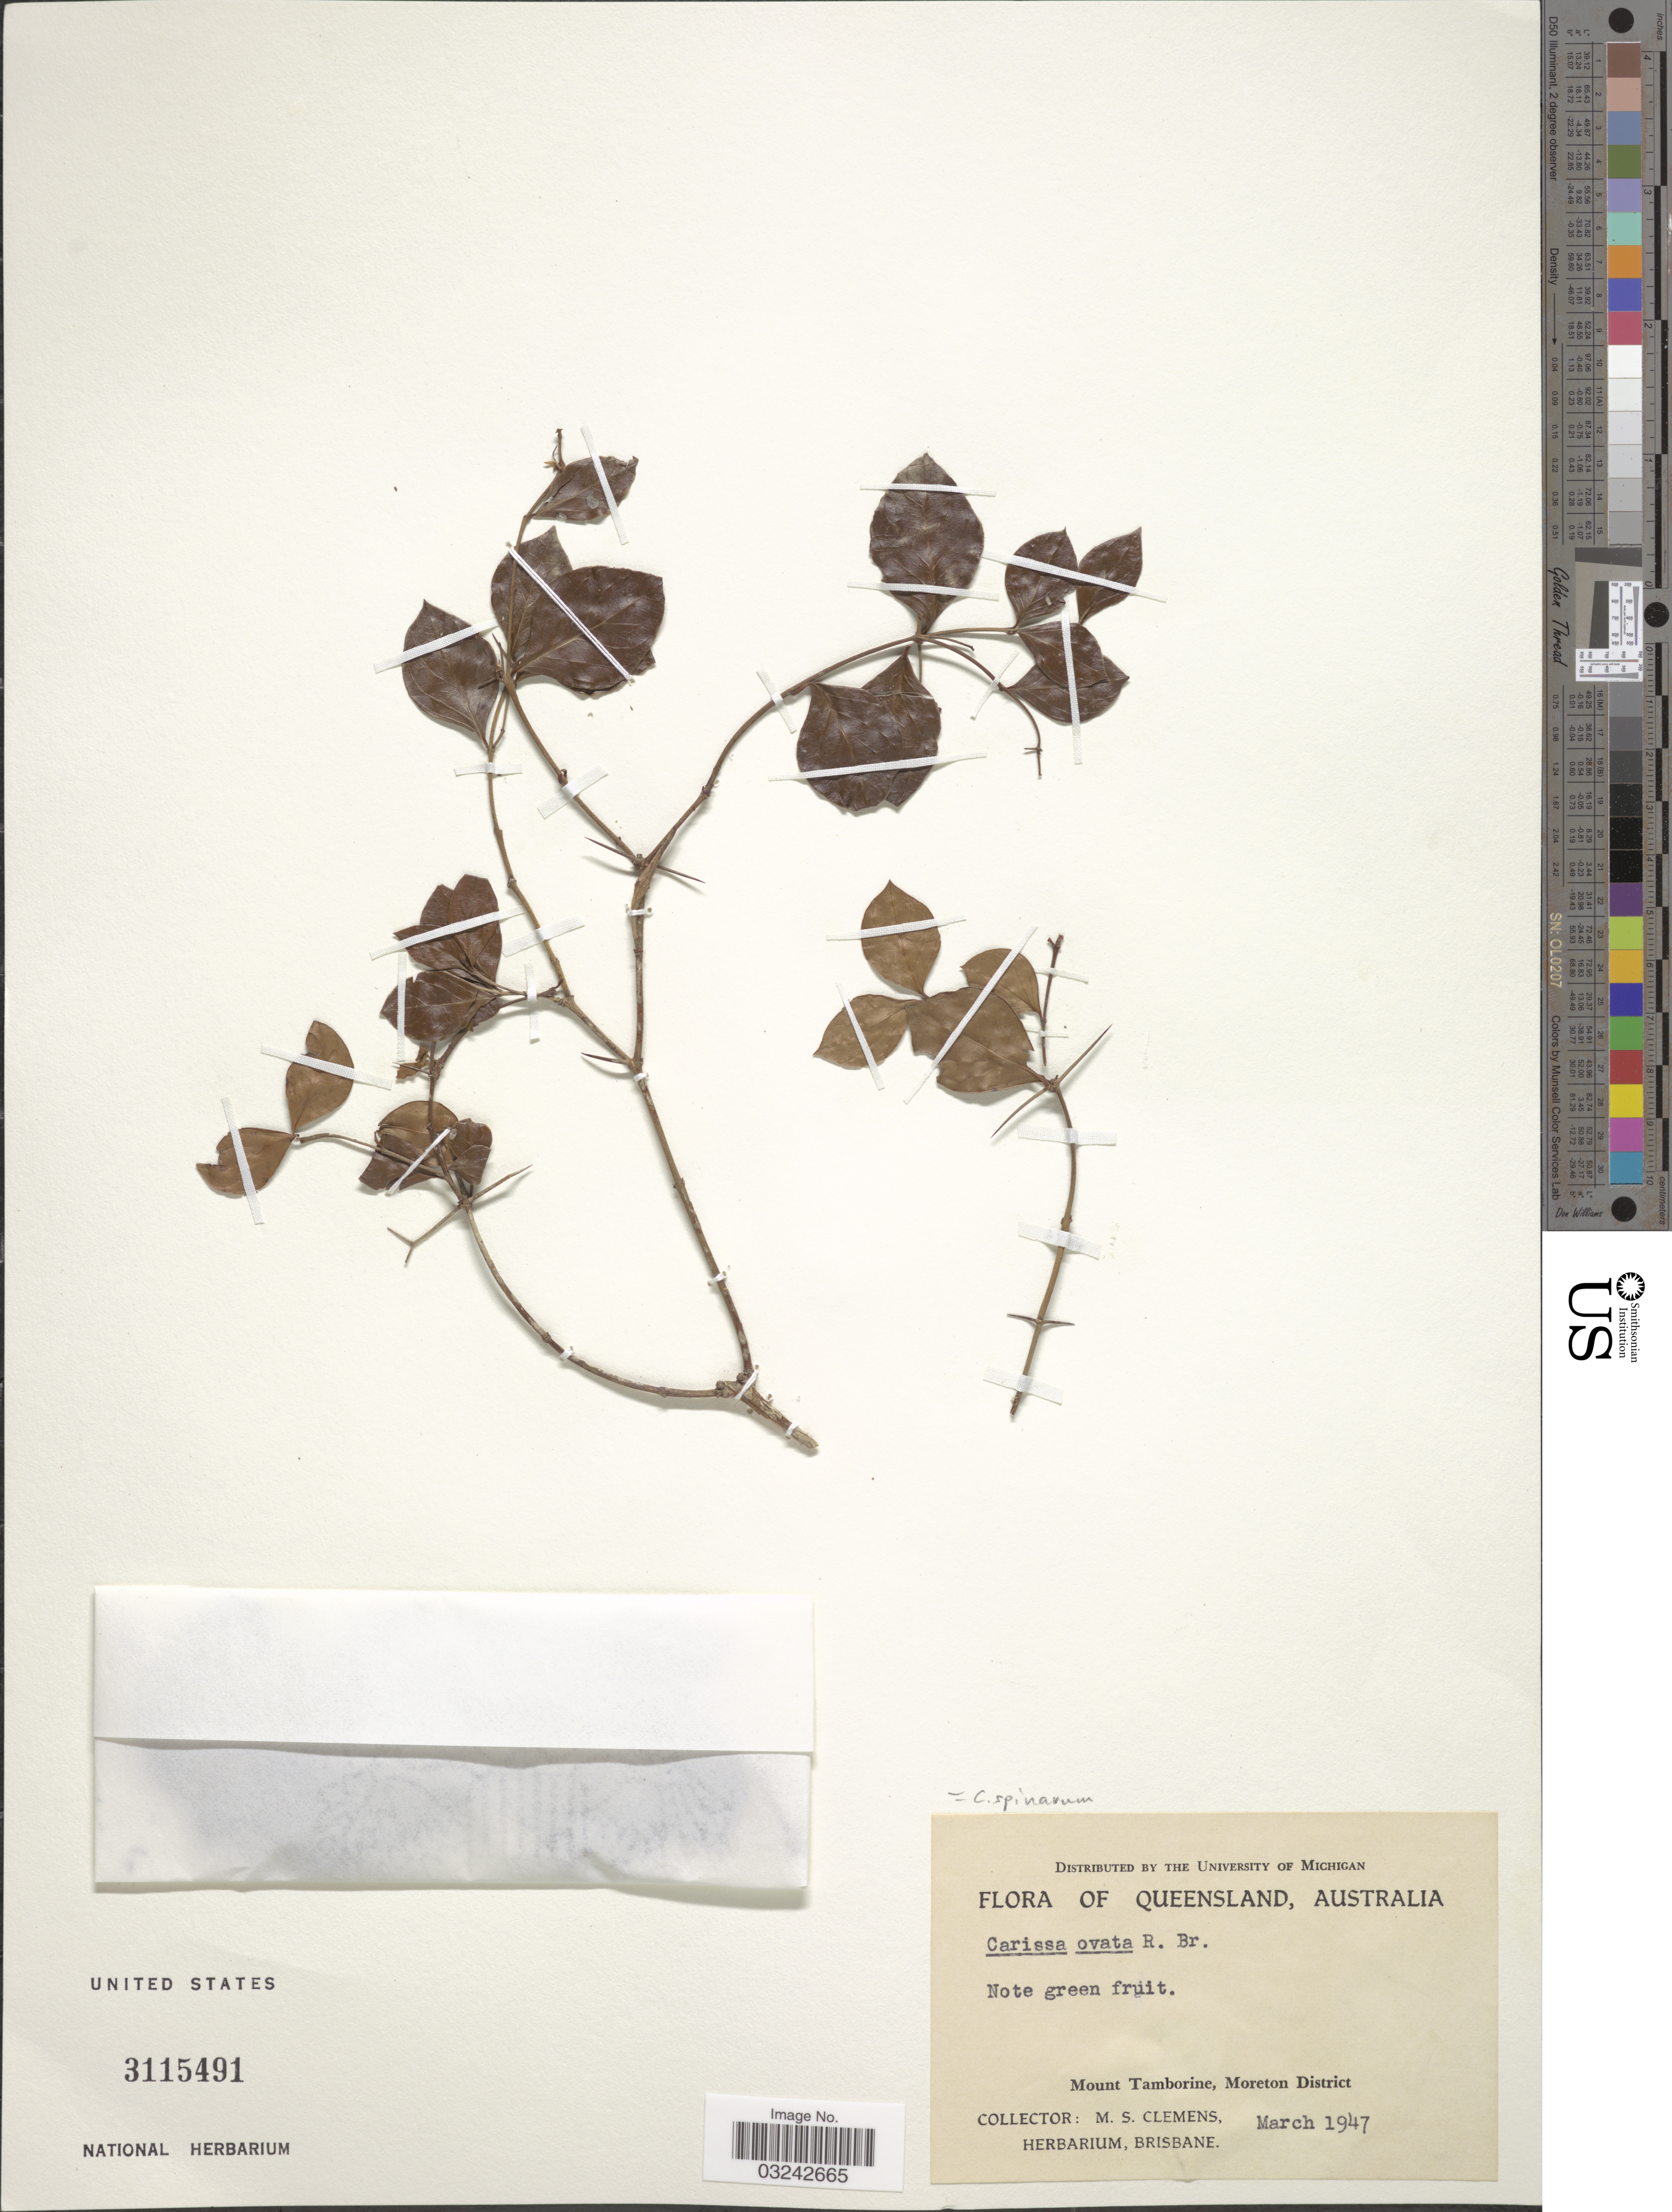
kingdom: Plantae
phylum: Tracheophyta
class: Magnoliopsida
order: Gentianales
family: Apocynaceae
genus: Carissa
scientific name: Carissa spinarum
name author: L.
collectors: M. S. Clemens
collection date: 1947-03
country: Australia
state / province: Queensland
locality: Mount Tamborine, Moreton District.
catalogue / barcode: US 3115491